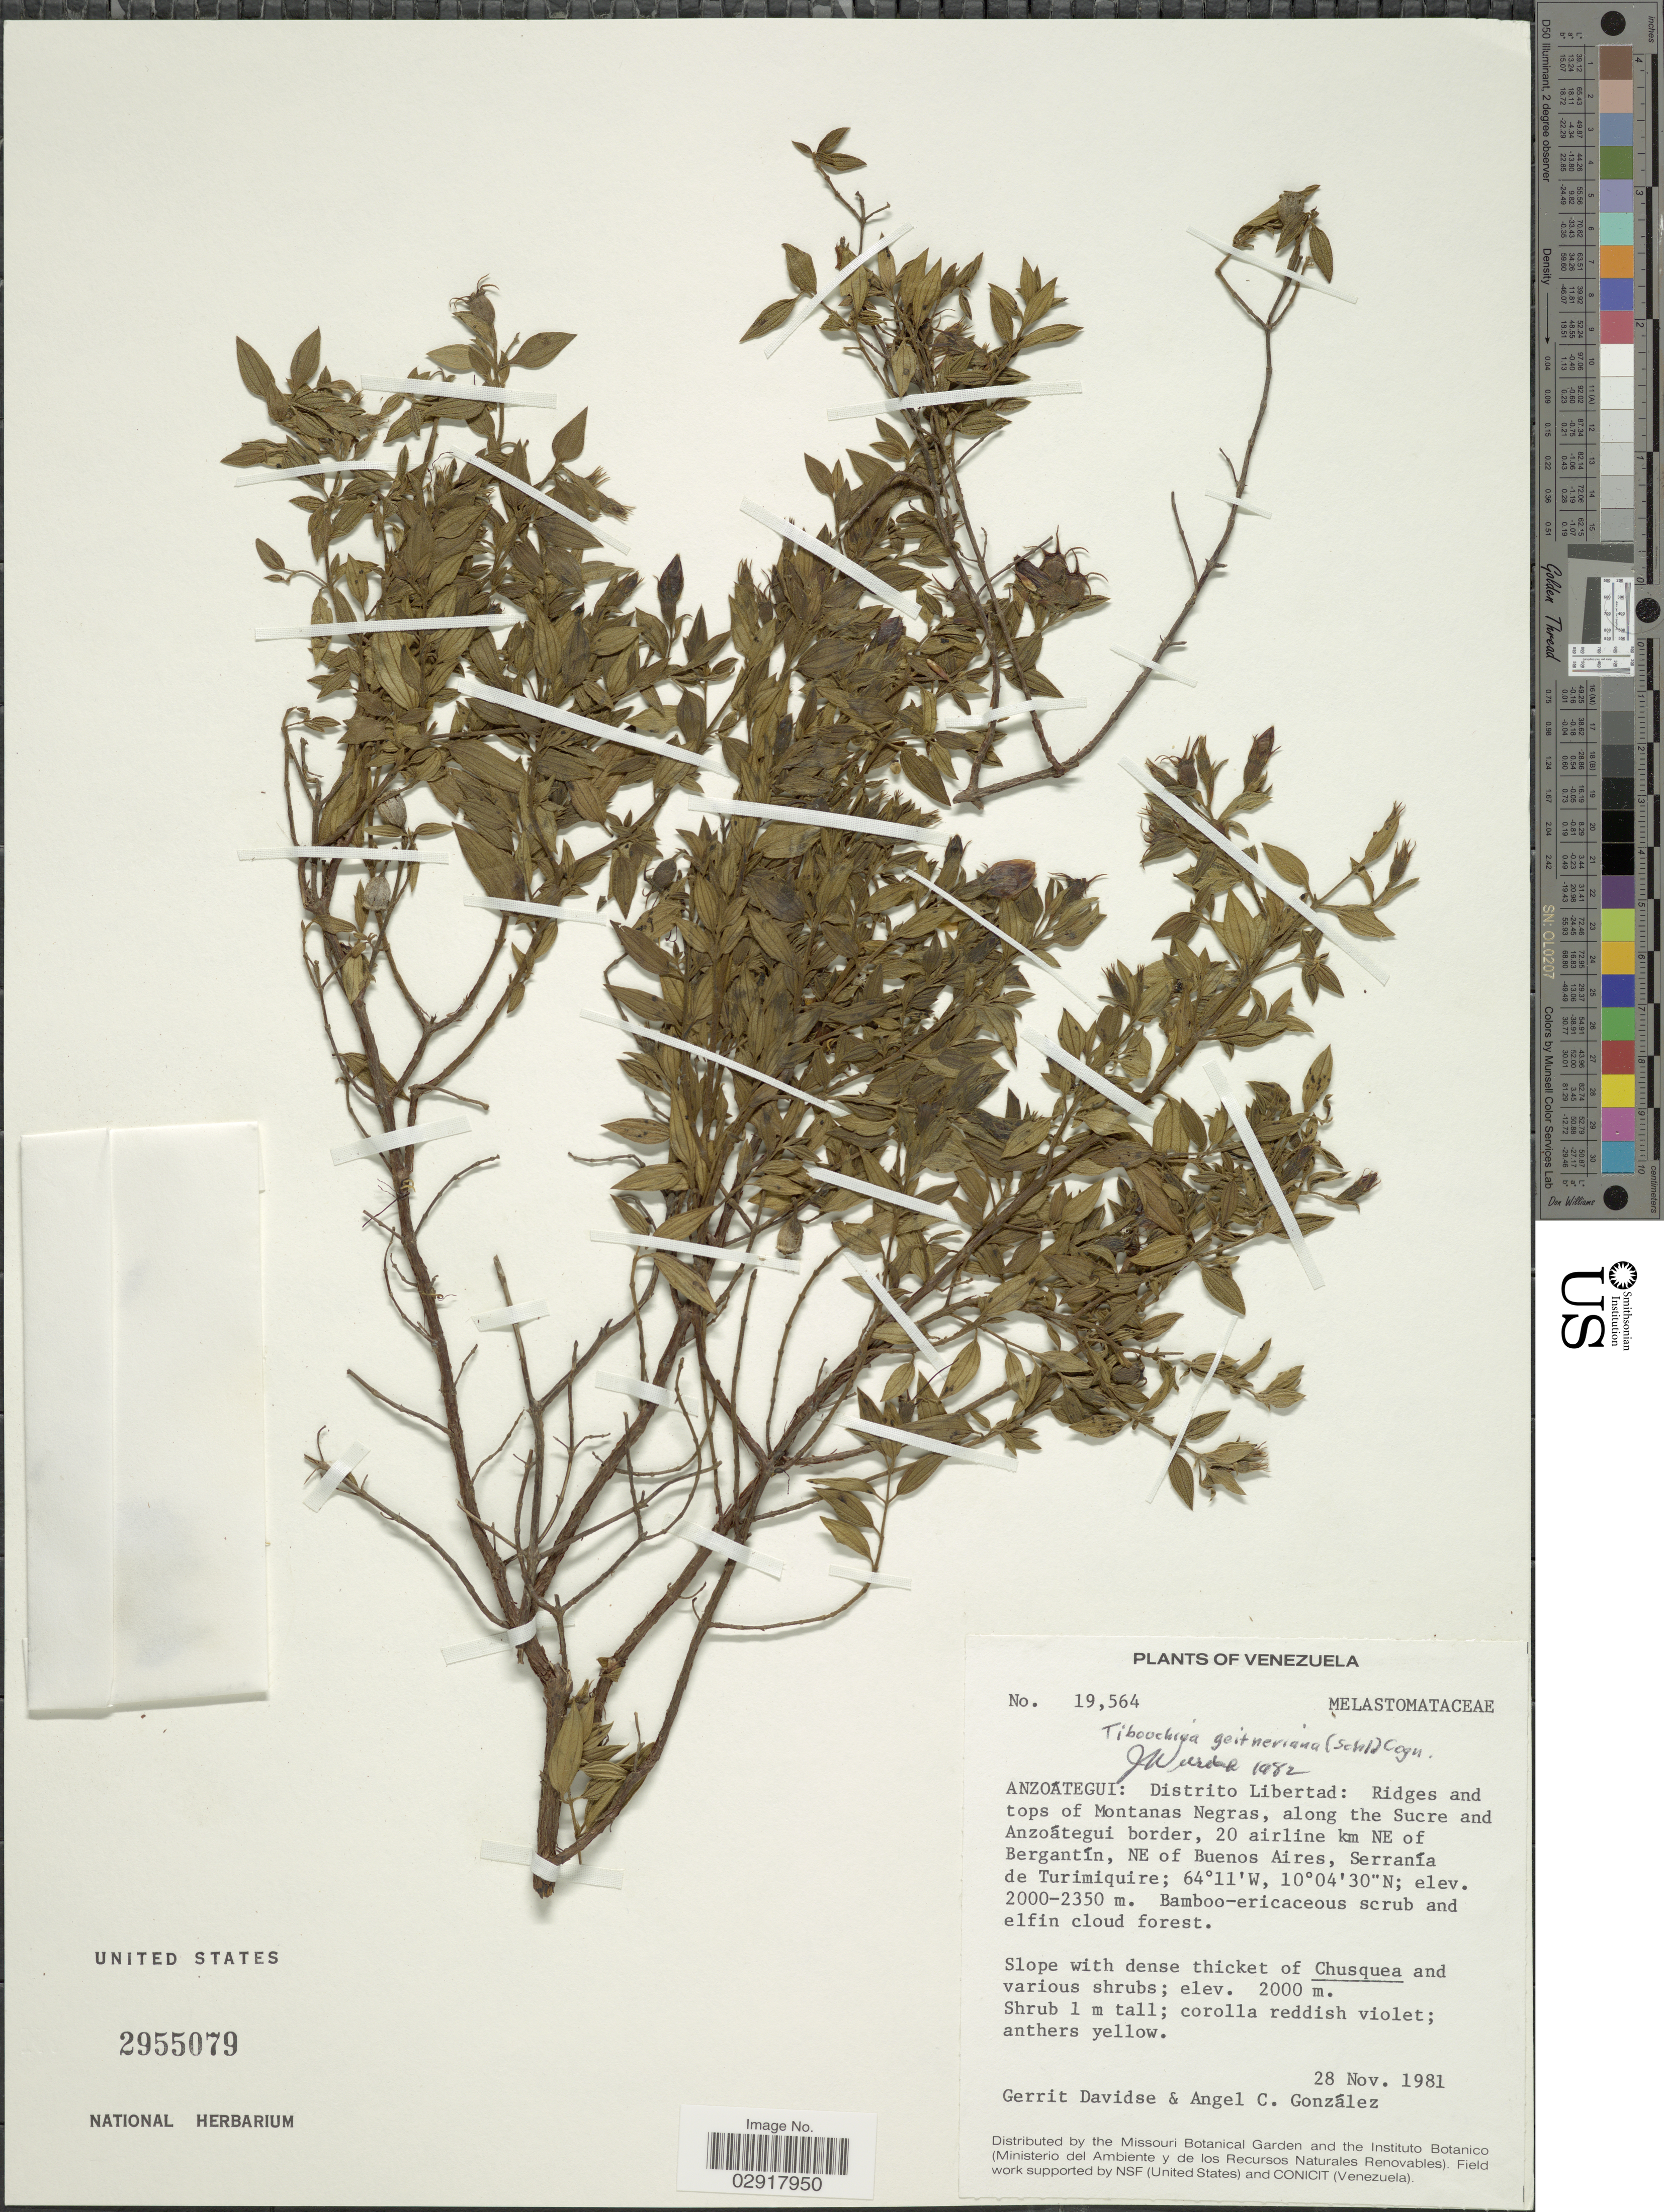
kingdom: Plantae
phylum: Tracheophyta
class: Magnoliopsida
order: Myrtales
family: Melastomataceae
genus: Chaetogastra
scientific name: Chaetogastra geitneriana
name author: Schltdl.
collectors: G. Davidse & A. C. González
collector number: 19564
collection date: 1981-11-28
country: Venezuela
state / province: Anzoategui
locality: Distrito Libertad: Ridges and tops of Montanas Negras, along the Sucre and Azoátegui border, 20 ariline km NE of Bergantín, NE of Buenos Aires, Serranía de Turmiquire.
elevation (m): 2000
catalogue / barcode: US 2955079